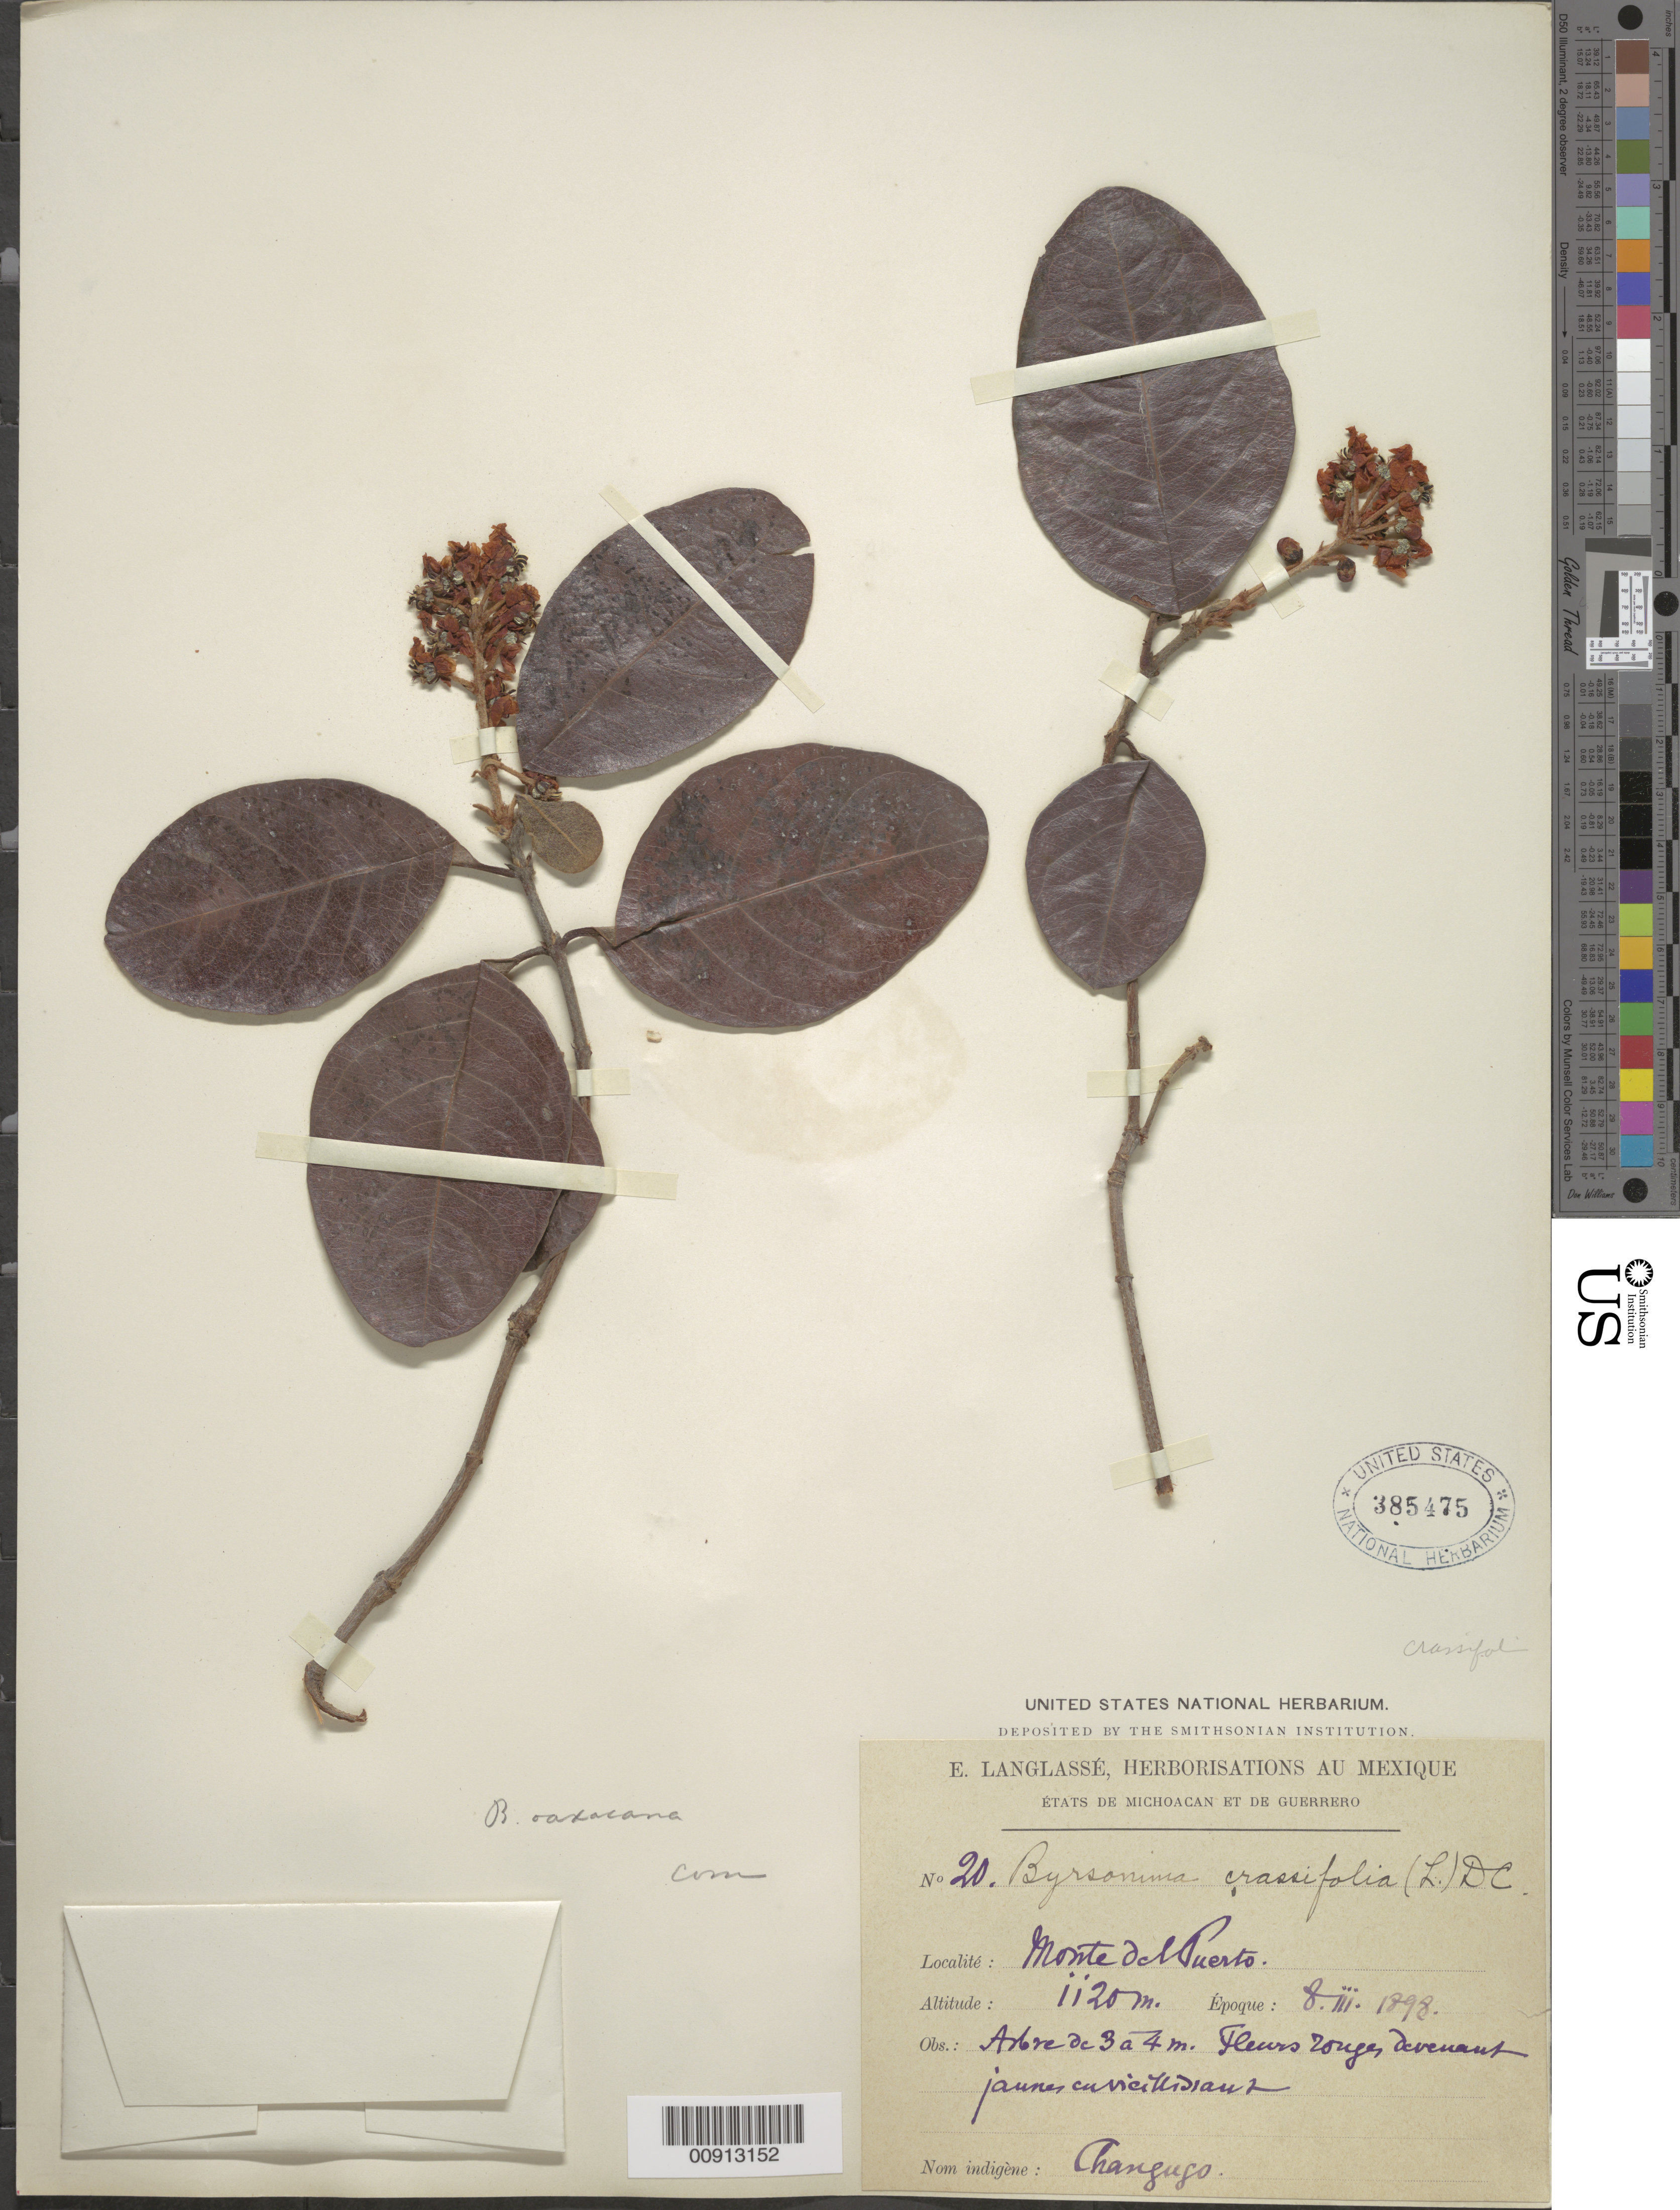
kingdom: Plantae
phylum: Tracheophyta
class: Magnoliopsida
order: Malpighiales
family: Malpighiaceae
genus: Byrsonima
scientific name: Byrsonima crassifolia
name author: (L.) Kunth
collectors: E. Langlassé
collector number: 20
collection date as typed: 08 Mar 1898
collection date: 1898-03-08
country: Mexico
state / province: Guerrero / Michoacán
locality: Monte del Puerto. États de Michoacán et de Guerrero.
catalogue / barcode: US 385475